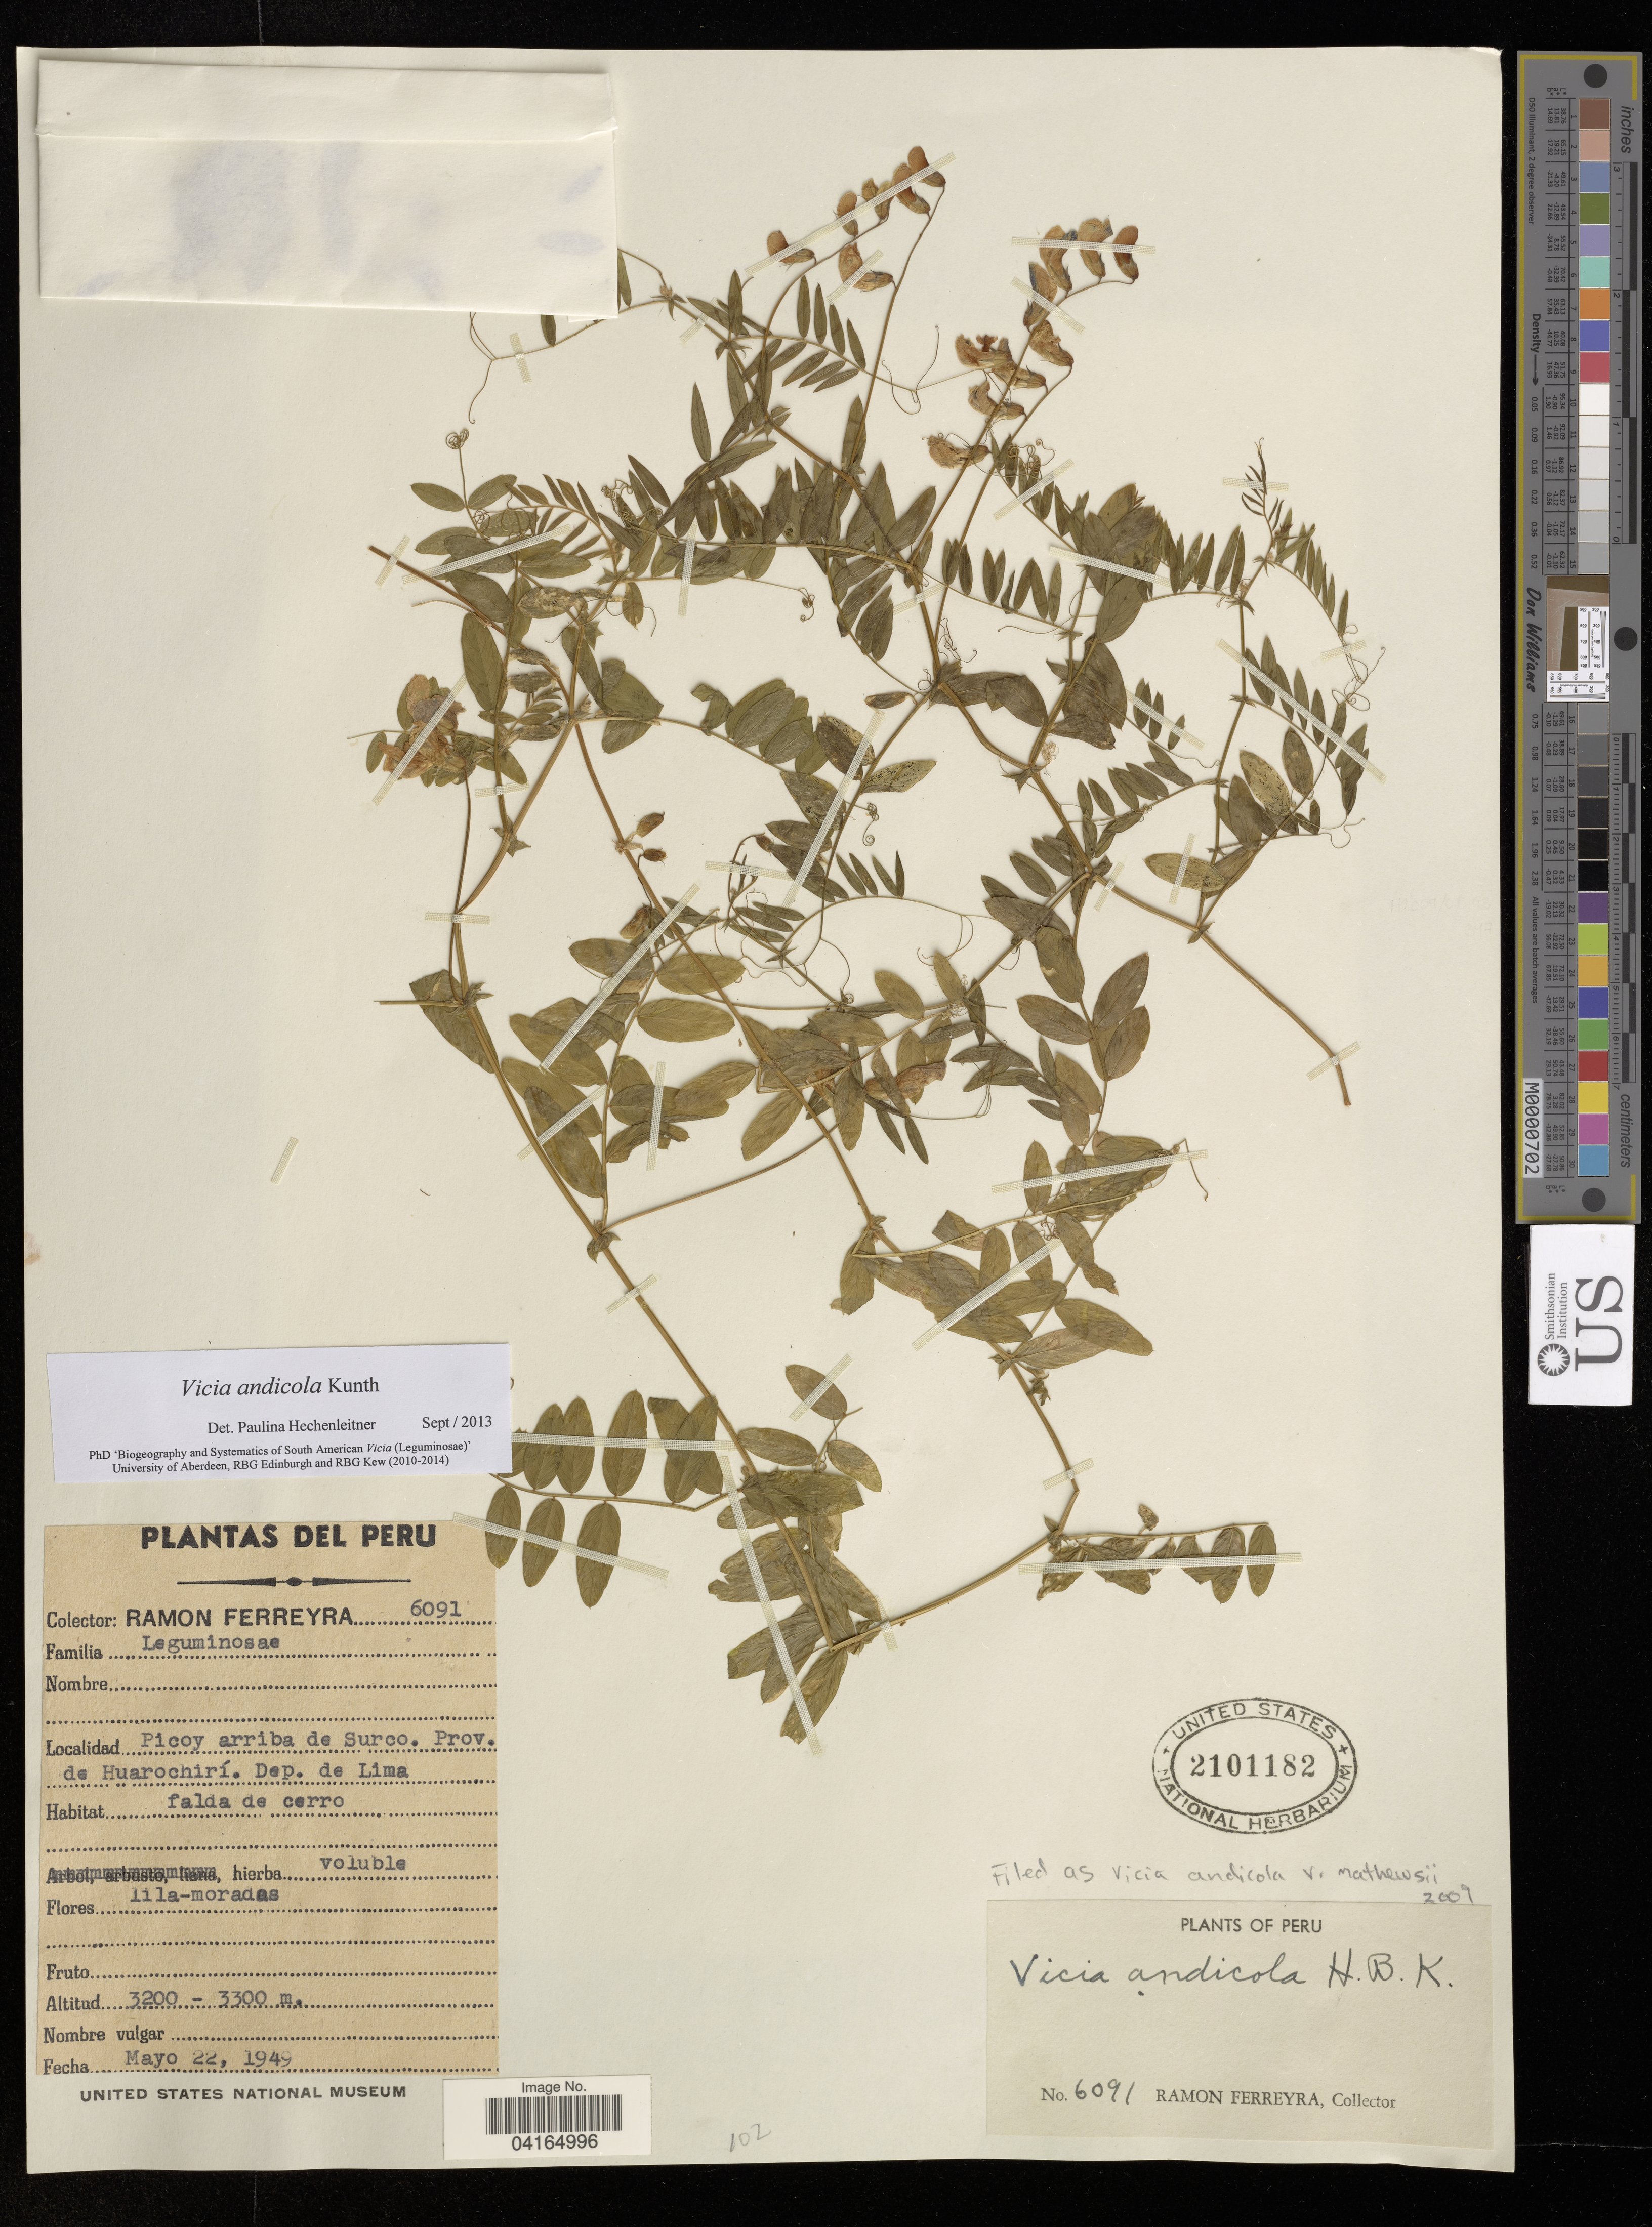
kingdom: Plantae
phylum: Tracheophyta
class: Magnoliopsida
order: Fabales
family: Fabaceae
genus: Vicia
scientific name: Vicia andicola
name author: Kunth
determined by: Hechenleitner, Paulina, RBG Edinburgh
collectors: R. A. Ferreyra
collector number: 6091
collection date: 1949-05-22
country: Peru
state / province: Lima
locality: Picoy arriba de Surco. Prov. de Huarochirí. Dep. de Lima.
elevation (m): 3200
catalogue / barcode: US 2101182